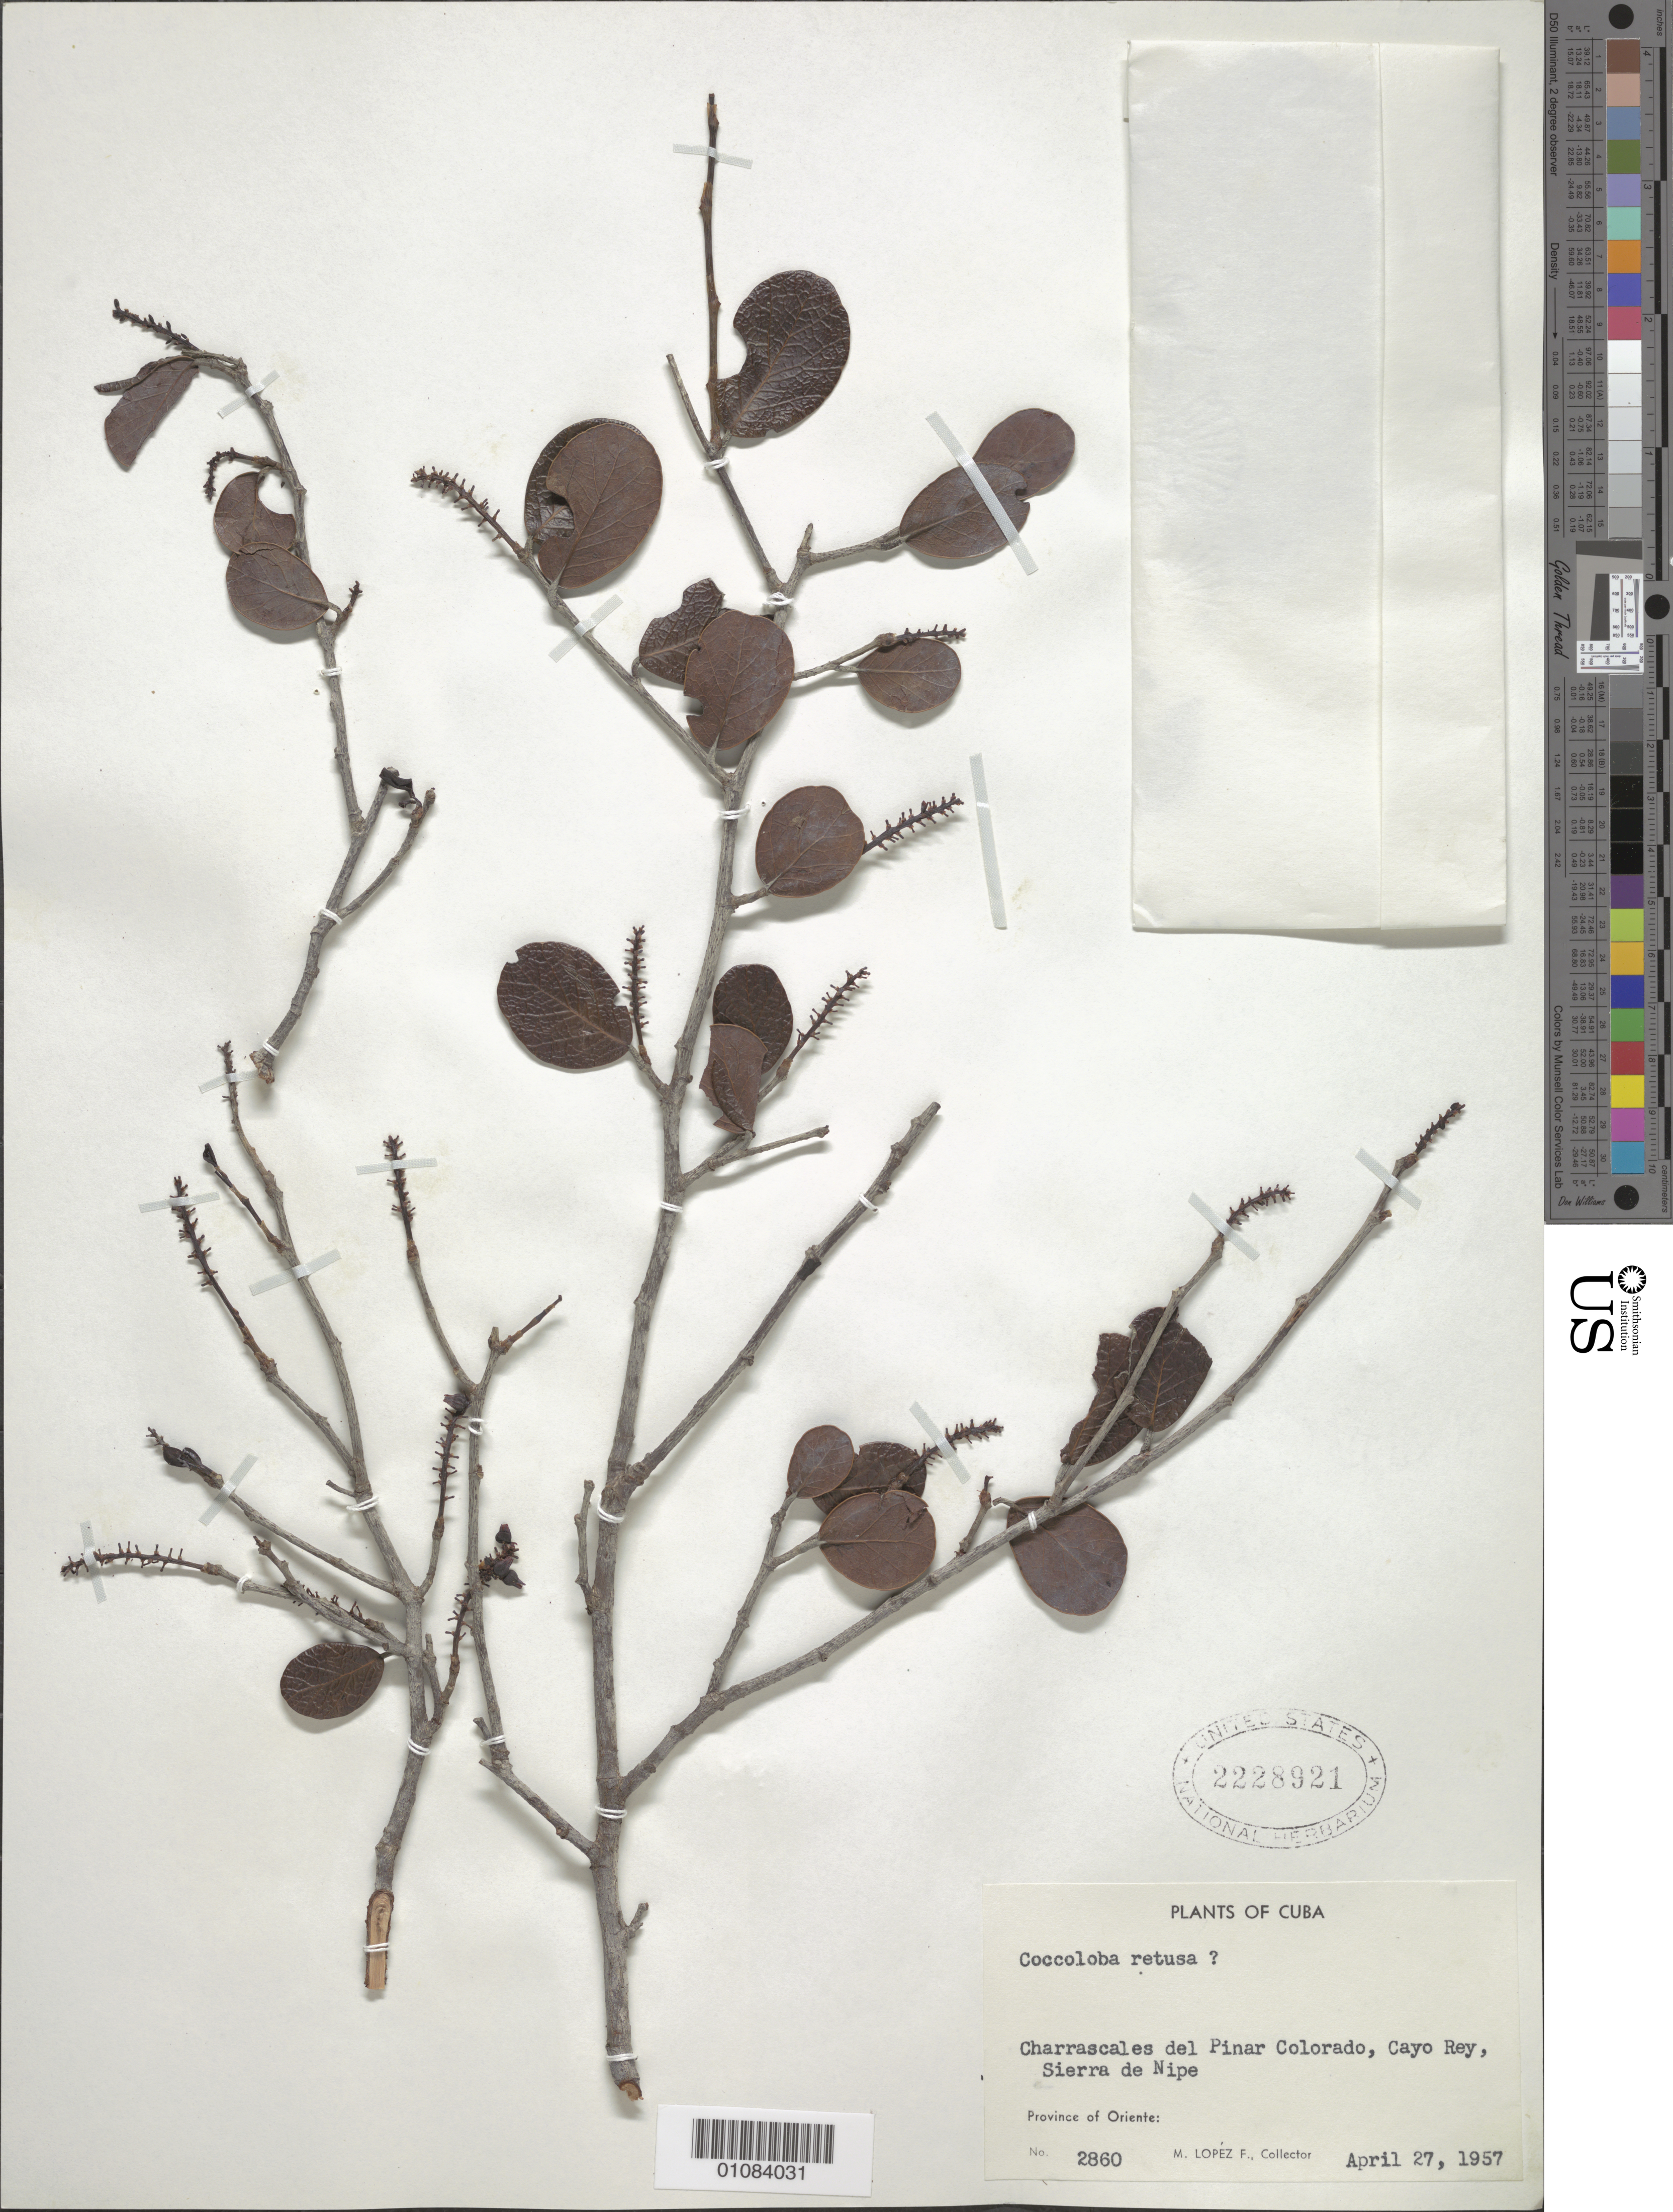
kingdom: Plantae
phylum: Tracheophyta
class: Magnoliopsida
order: Caryophyllales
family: Polygonaceae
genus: Coccoloba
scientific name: Coccoloba retusa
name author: Griseb.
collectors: M. López Figueiras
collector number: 2860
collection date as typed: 27 Apr 1957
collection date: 1957-04-27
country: Cuba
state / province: Holguín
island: Cuba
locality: Oriente: Charrascales del Pinar colorado, Cayo Rey, Sierra de Nipe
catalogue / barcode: US 2228921